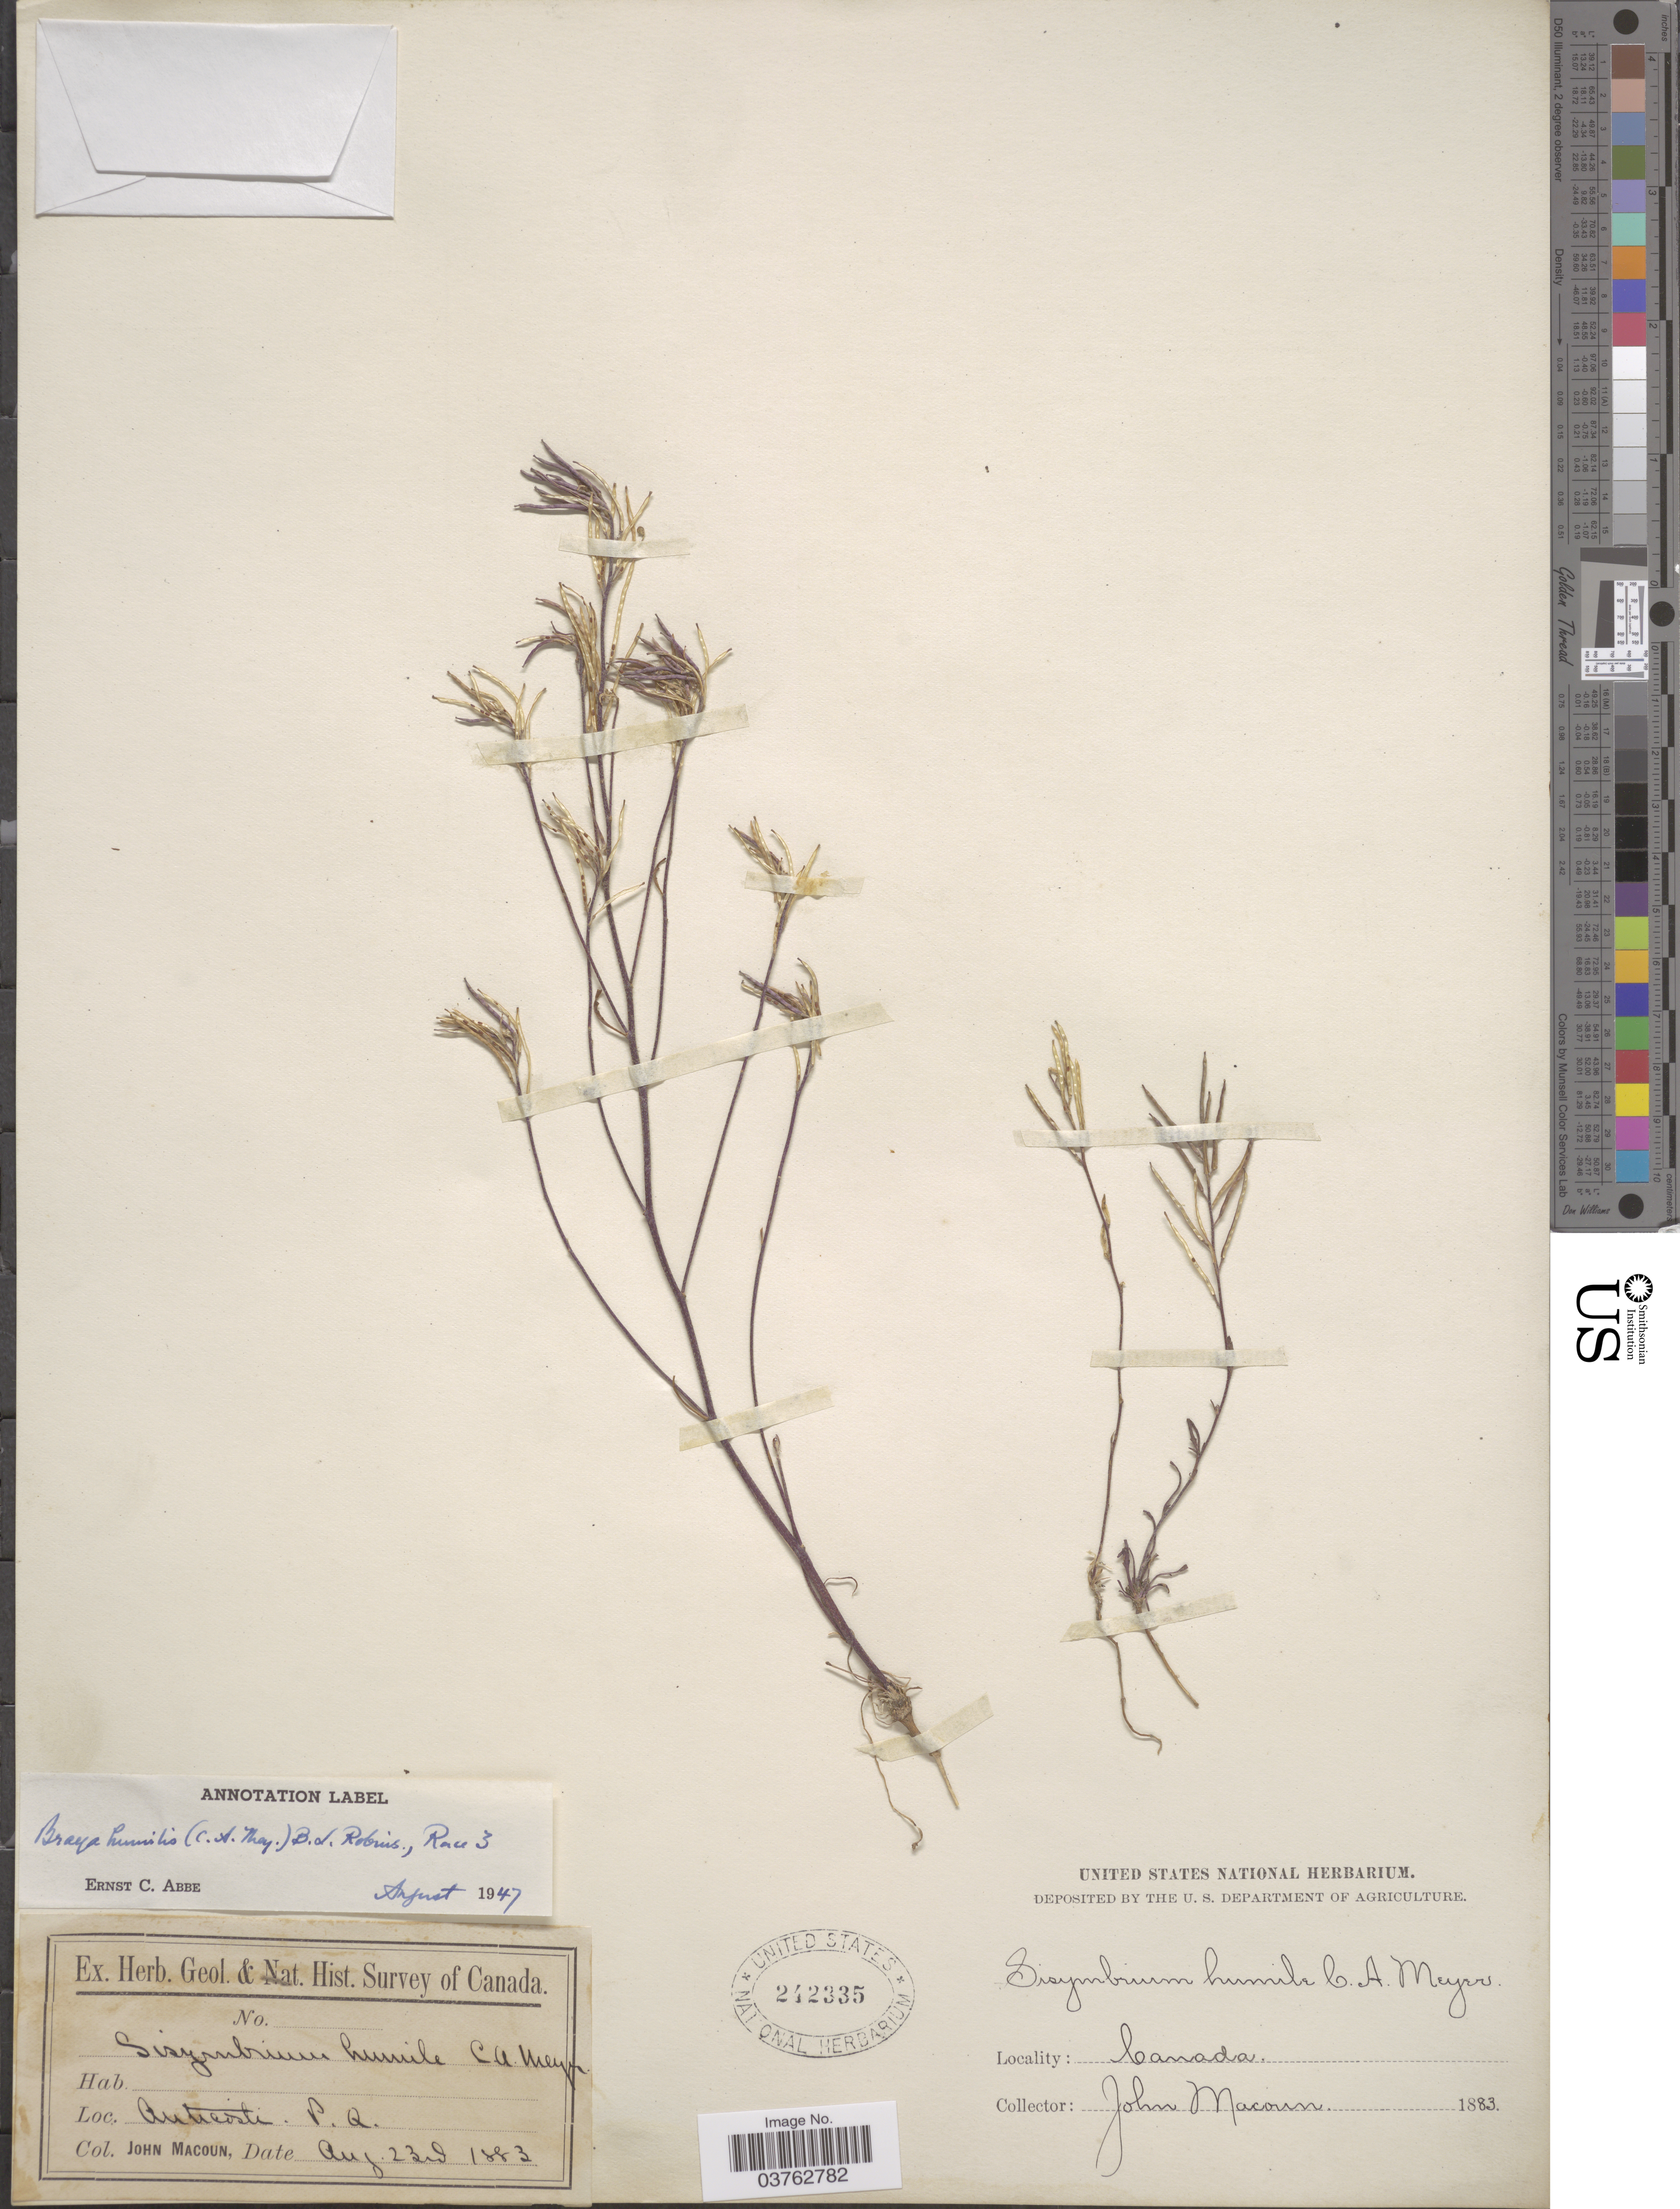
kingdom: Plantae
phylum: Tracheophyta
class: Magnoliopsida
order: Brassicales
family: Brassicaceae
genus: Braya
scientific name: Braya humilis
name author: (C.A. Mey.) B.L. Rob.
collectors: J. Macoun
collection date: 1883-08-23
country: Canada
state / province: Quebec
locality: Anticosti. P.Q.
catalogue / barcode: US 242335